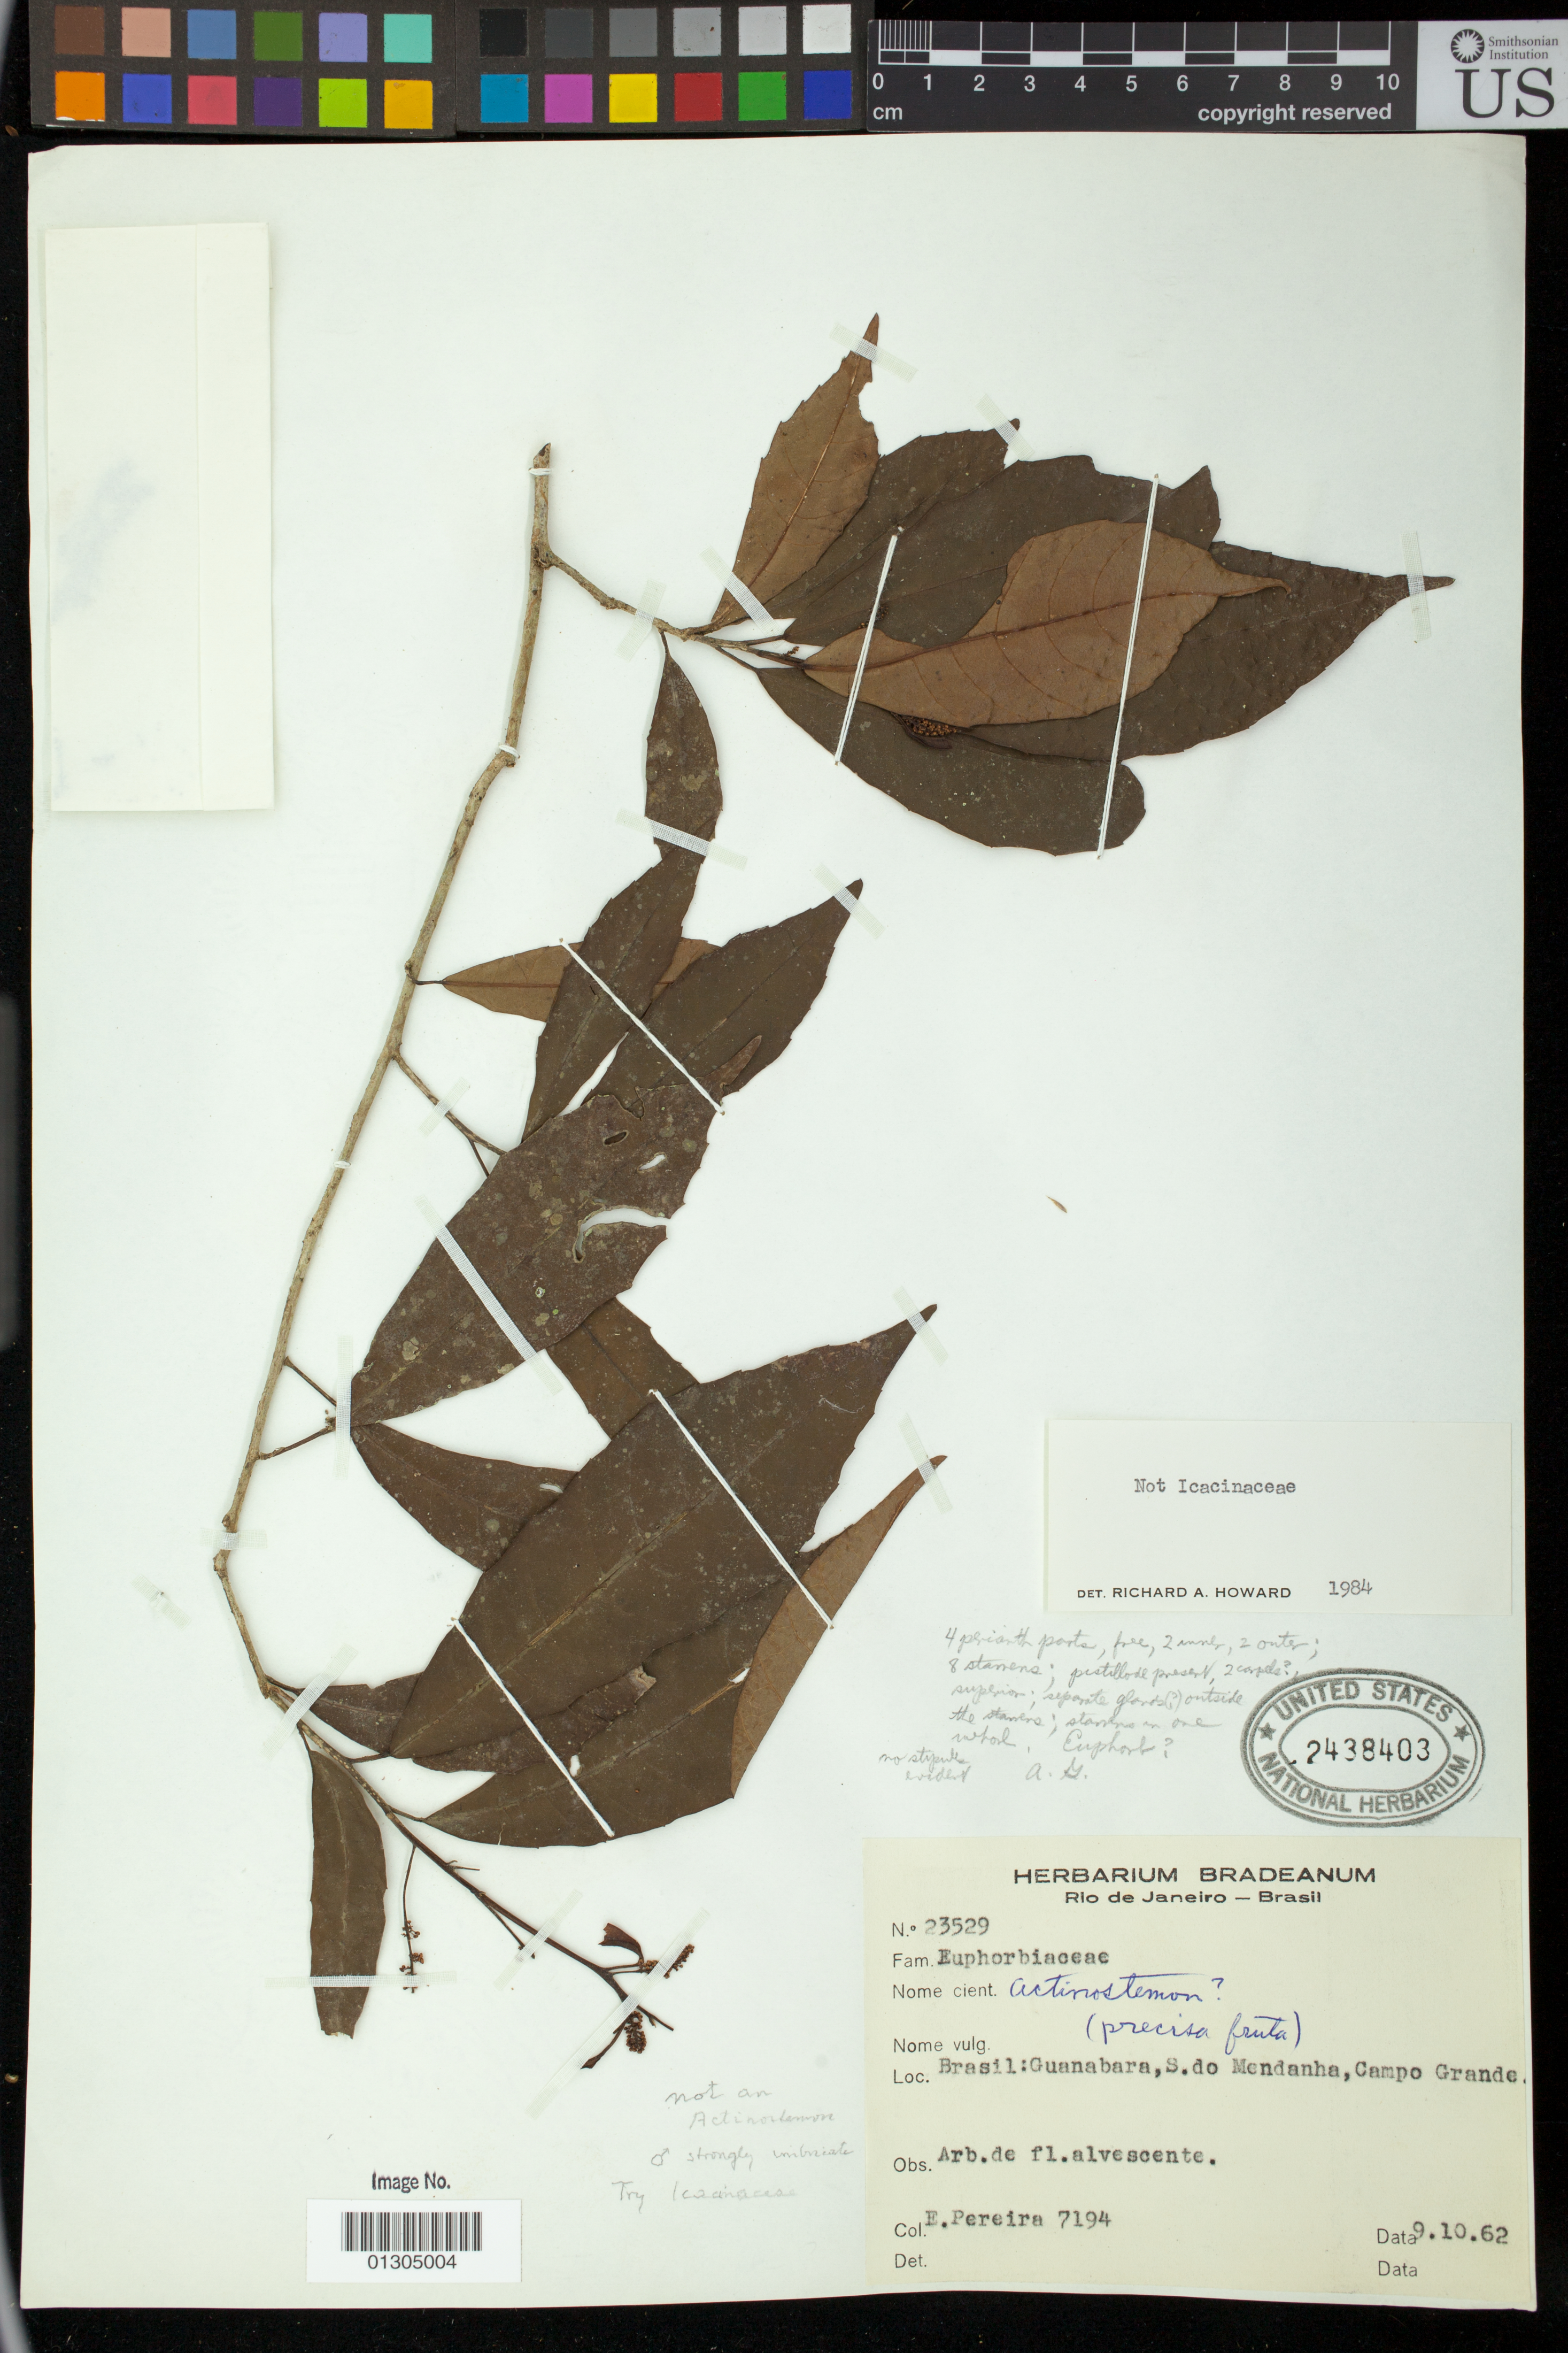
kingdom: Plantae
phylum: Tracheophyta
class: Magnoliopsida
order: Malpighiales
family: Euphorbiaceae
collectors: E. Pereira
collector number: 7194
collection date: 1962-10-09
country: Brazil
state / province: Rio de Janeiro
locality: Guanabara, S. do Mendanha, Campo Grande.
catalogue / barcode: US 2438403